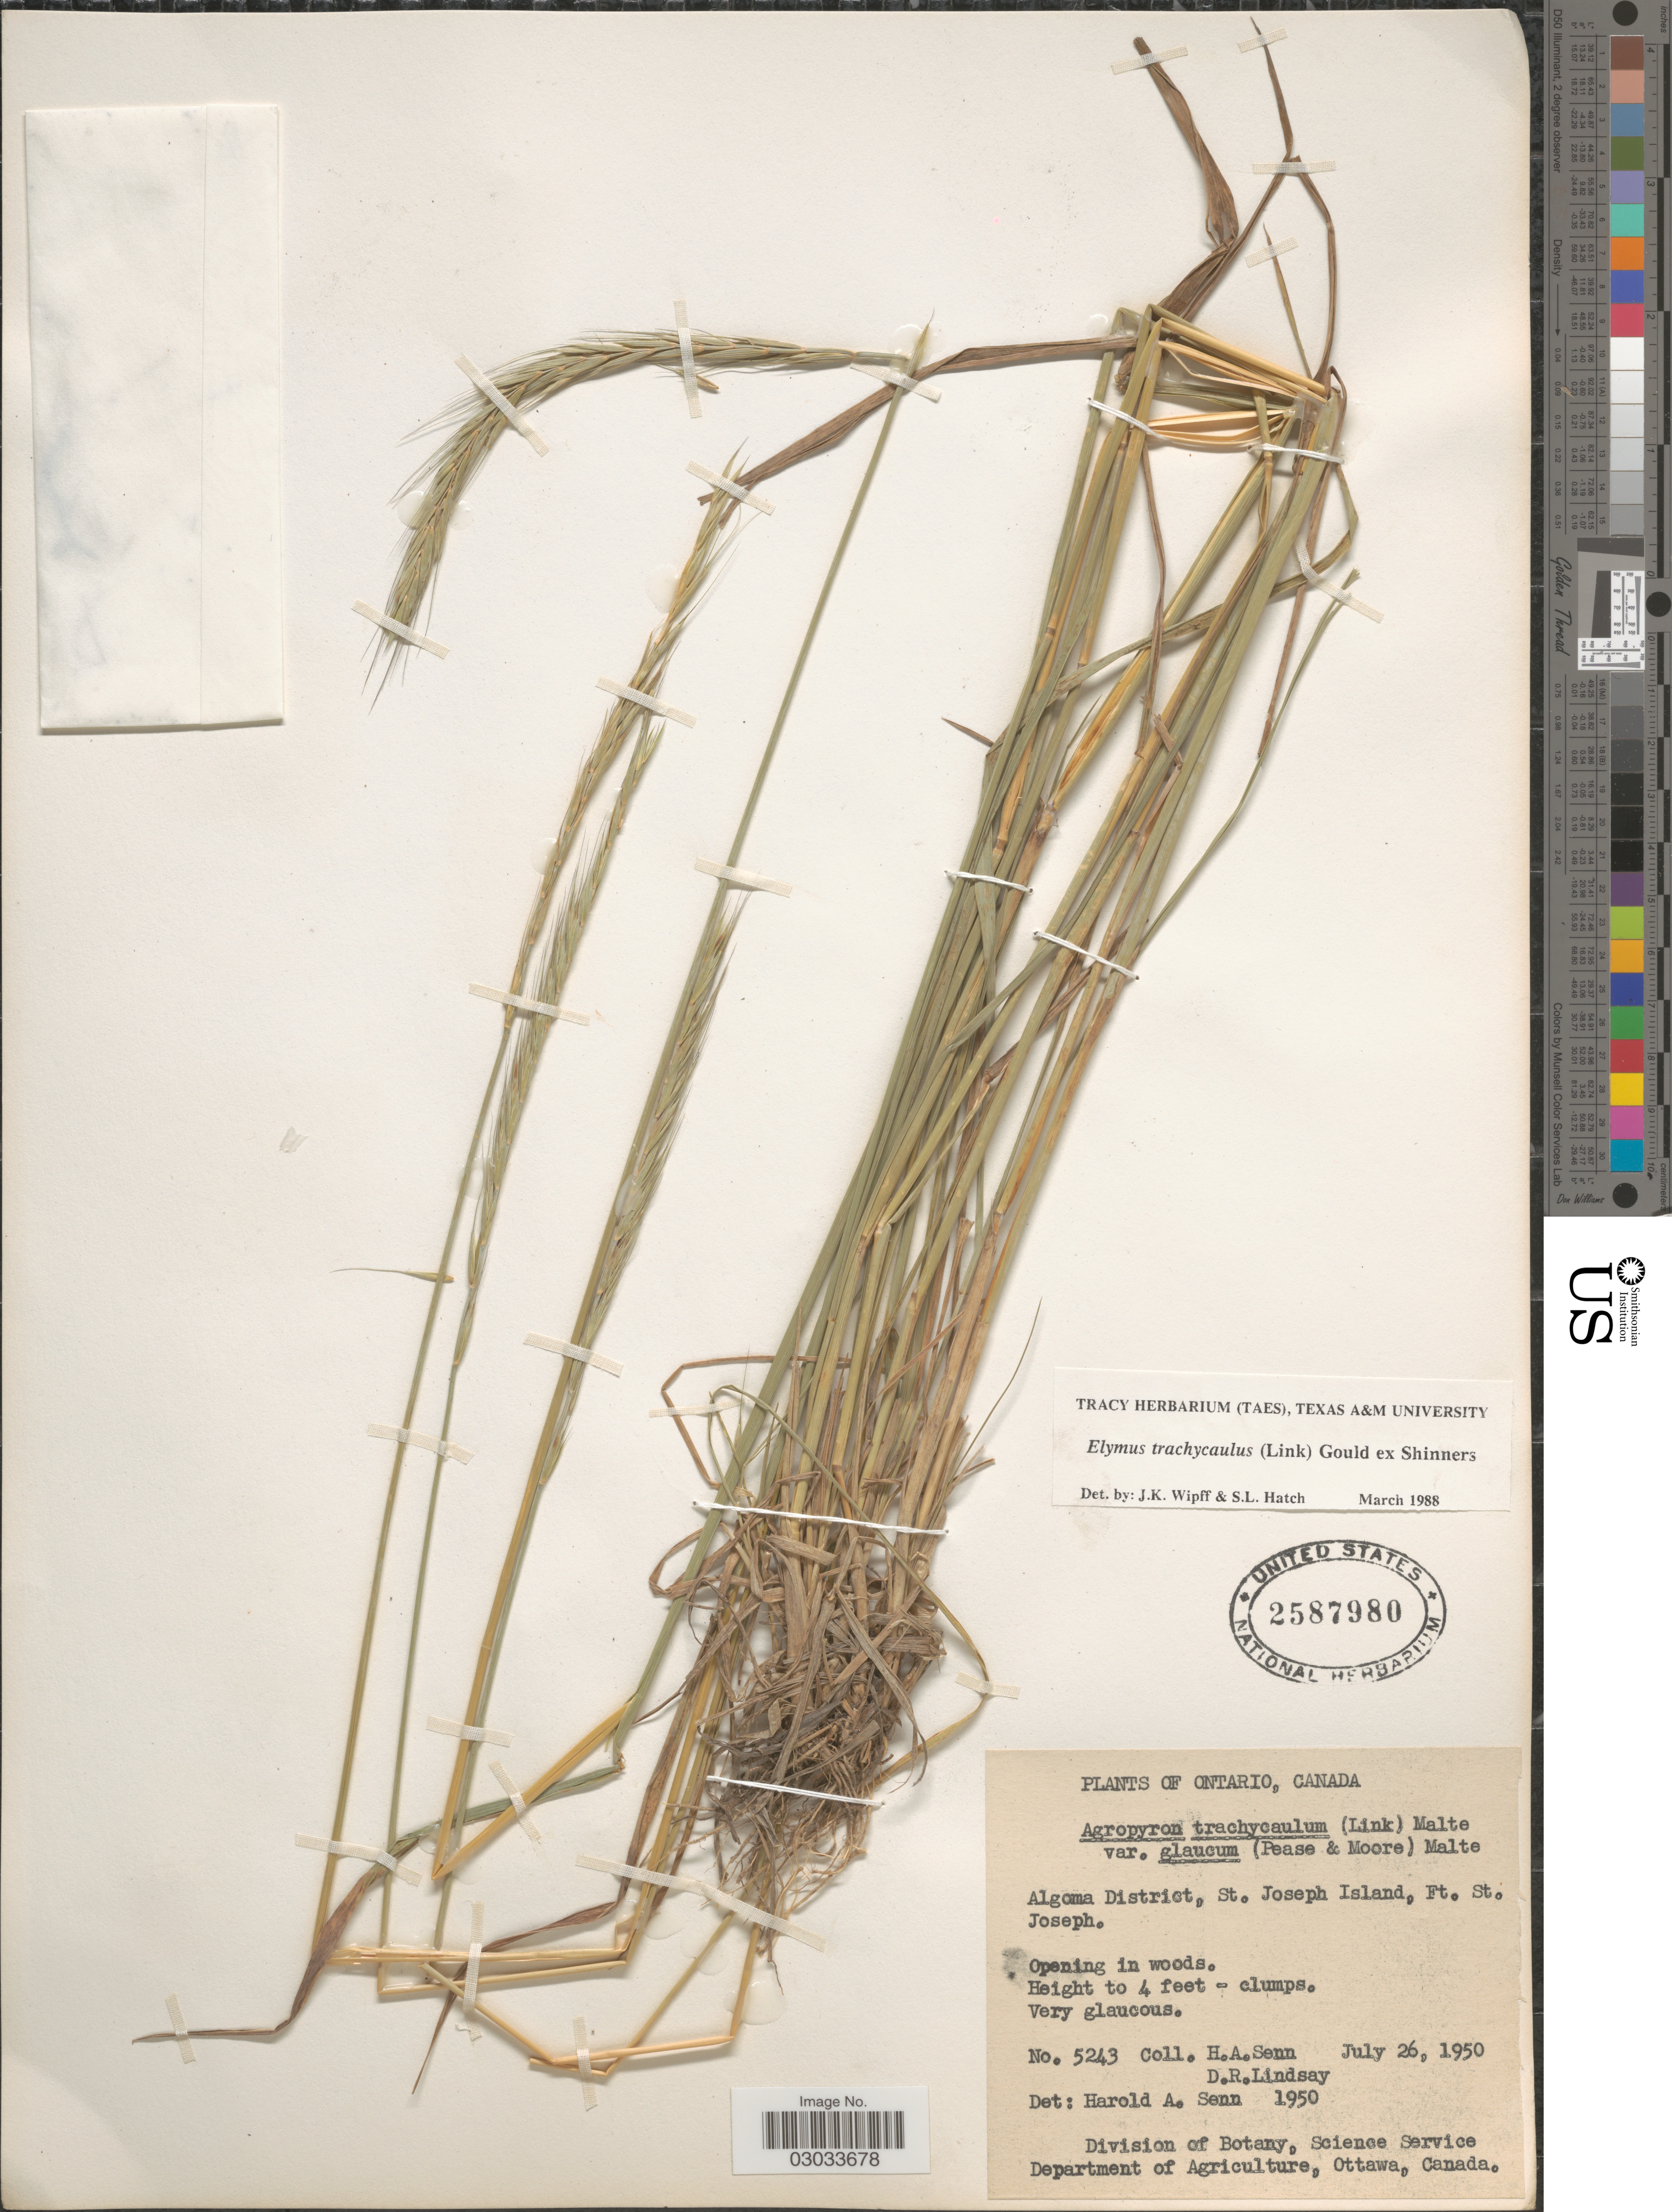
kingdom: Plantae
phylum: Tracheophyta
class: Liliopsida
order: Poales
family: Poaceae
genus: Elymus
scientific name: Elymus trachycaulus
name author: (Link) Gould ex Shinners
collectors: H. Senn & D. Lindsay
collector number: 5243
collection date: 1950-07-26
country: Canada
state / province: Ontario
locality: Algoma District, St. Joseph Island, Ft. St. Joseph. Opening in woods.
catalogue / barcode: US 2587980